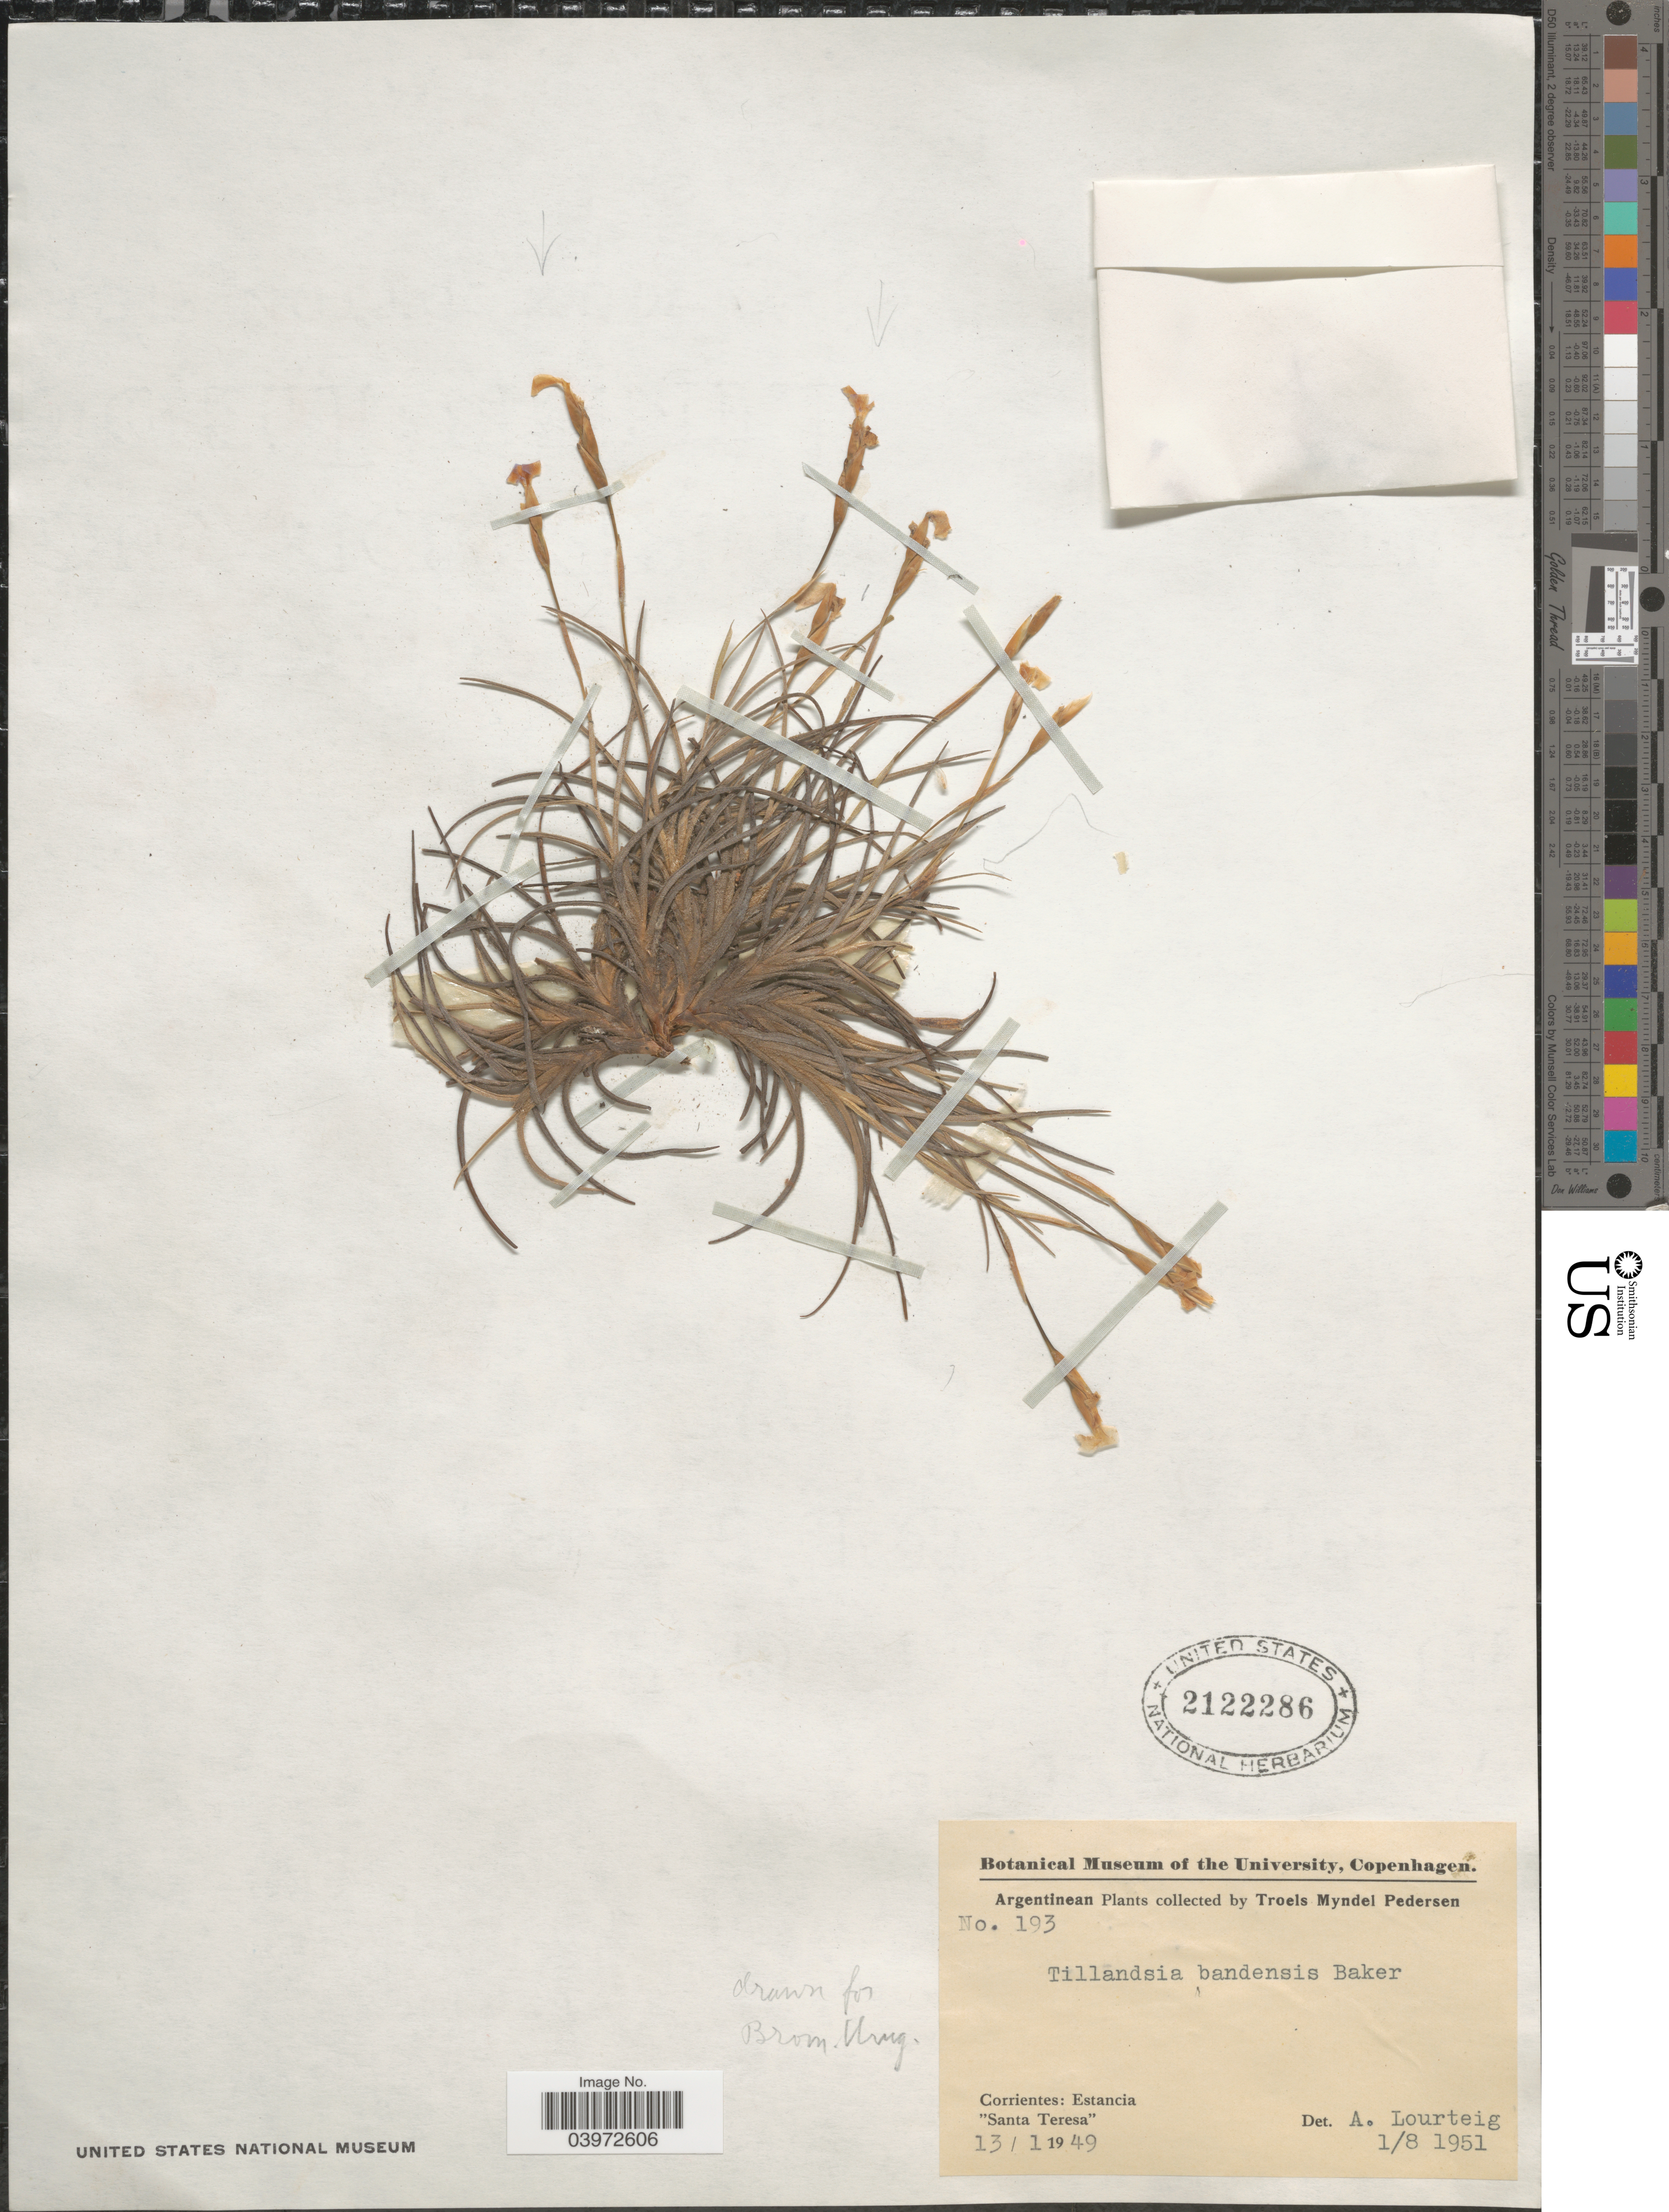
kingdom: Plantae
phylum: Tracheophyta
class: Liliopsida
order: Poales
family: Bromeliaceae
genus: Tillandsia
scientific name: Tillandsia bandensis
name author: Baker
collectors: T. Pederson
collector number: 193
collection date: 1949-01-13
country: Argentina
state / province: Corrientes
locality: Estancia "Santa Teresa".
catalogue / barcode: US 2122286